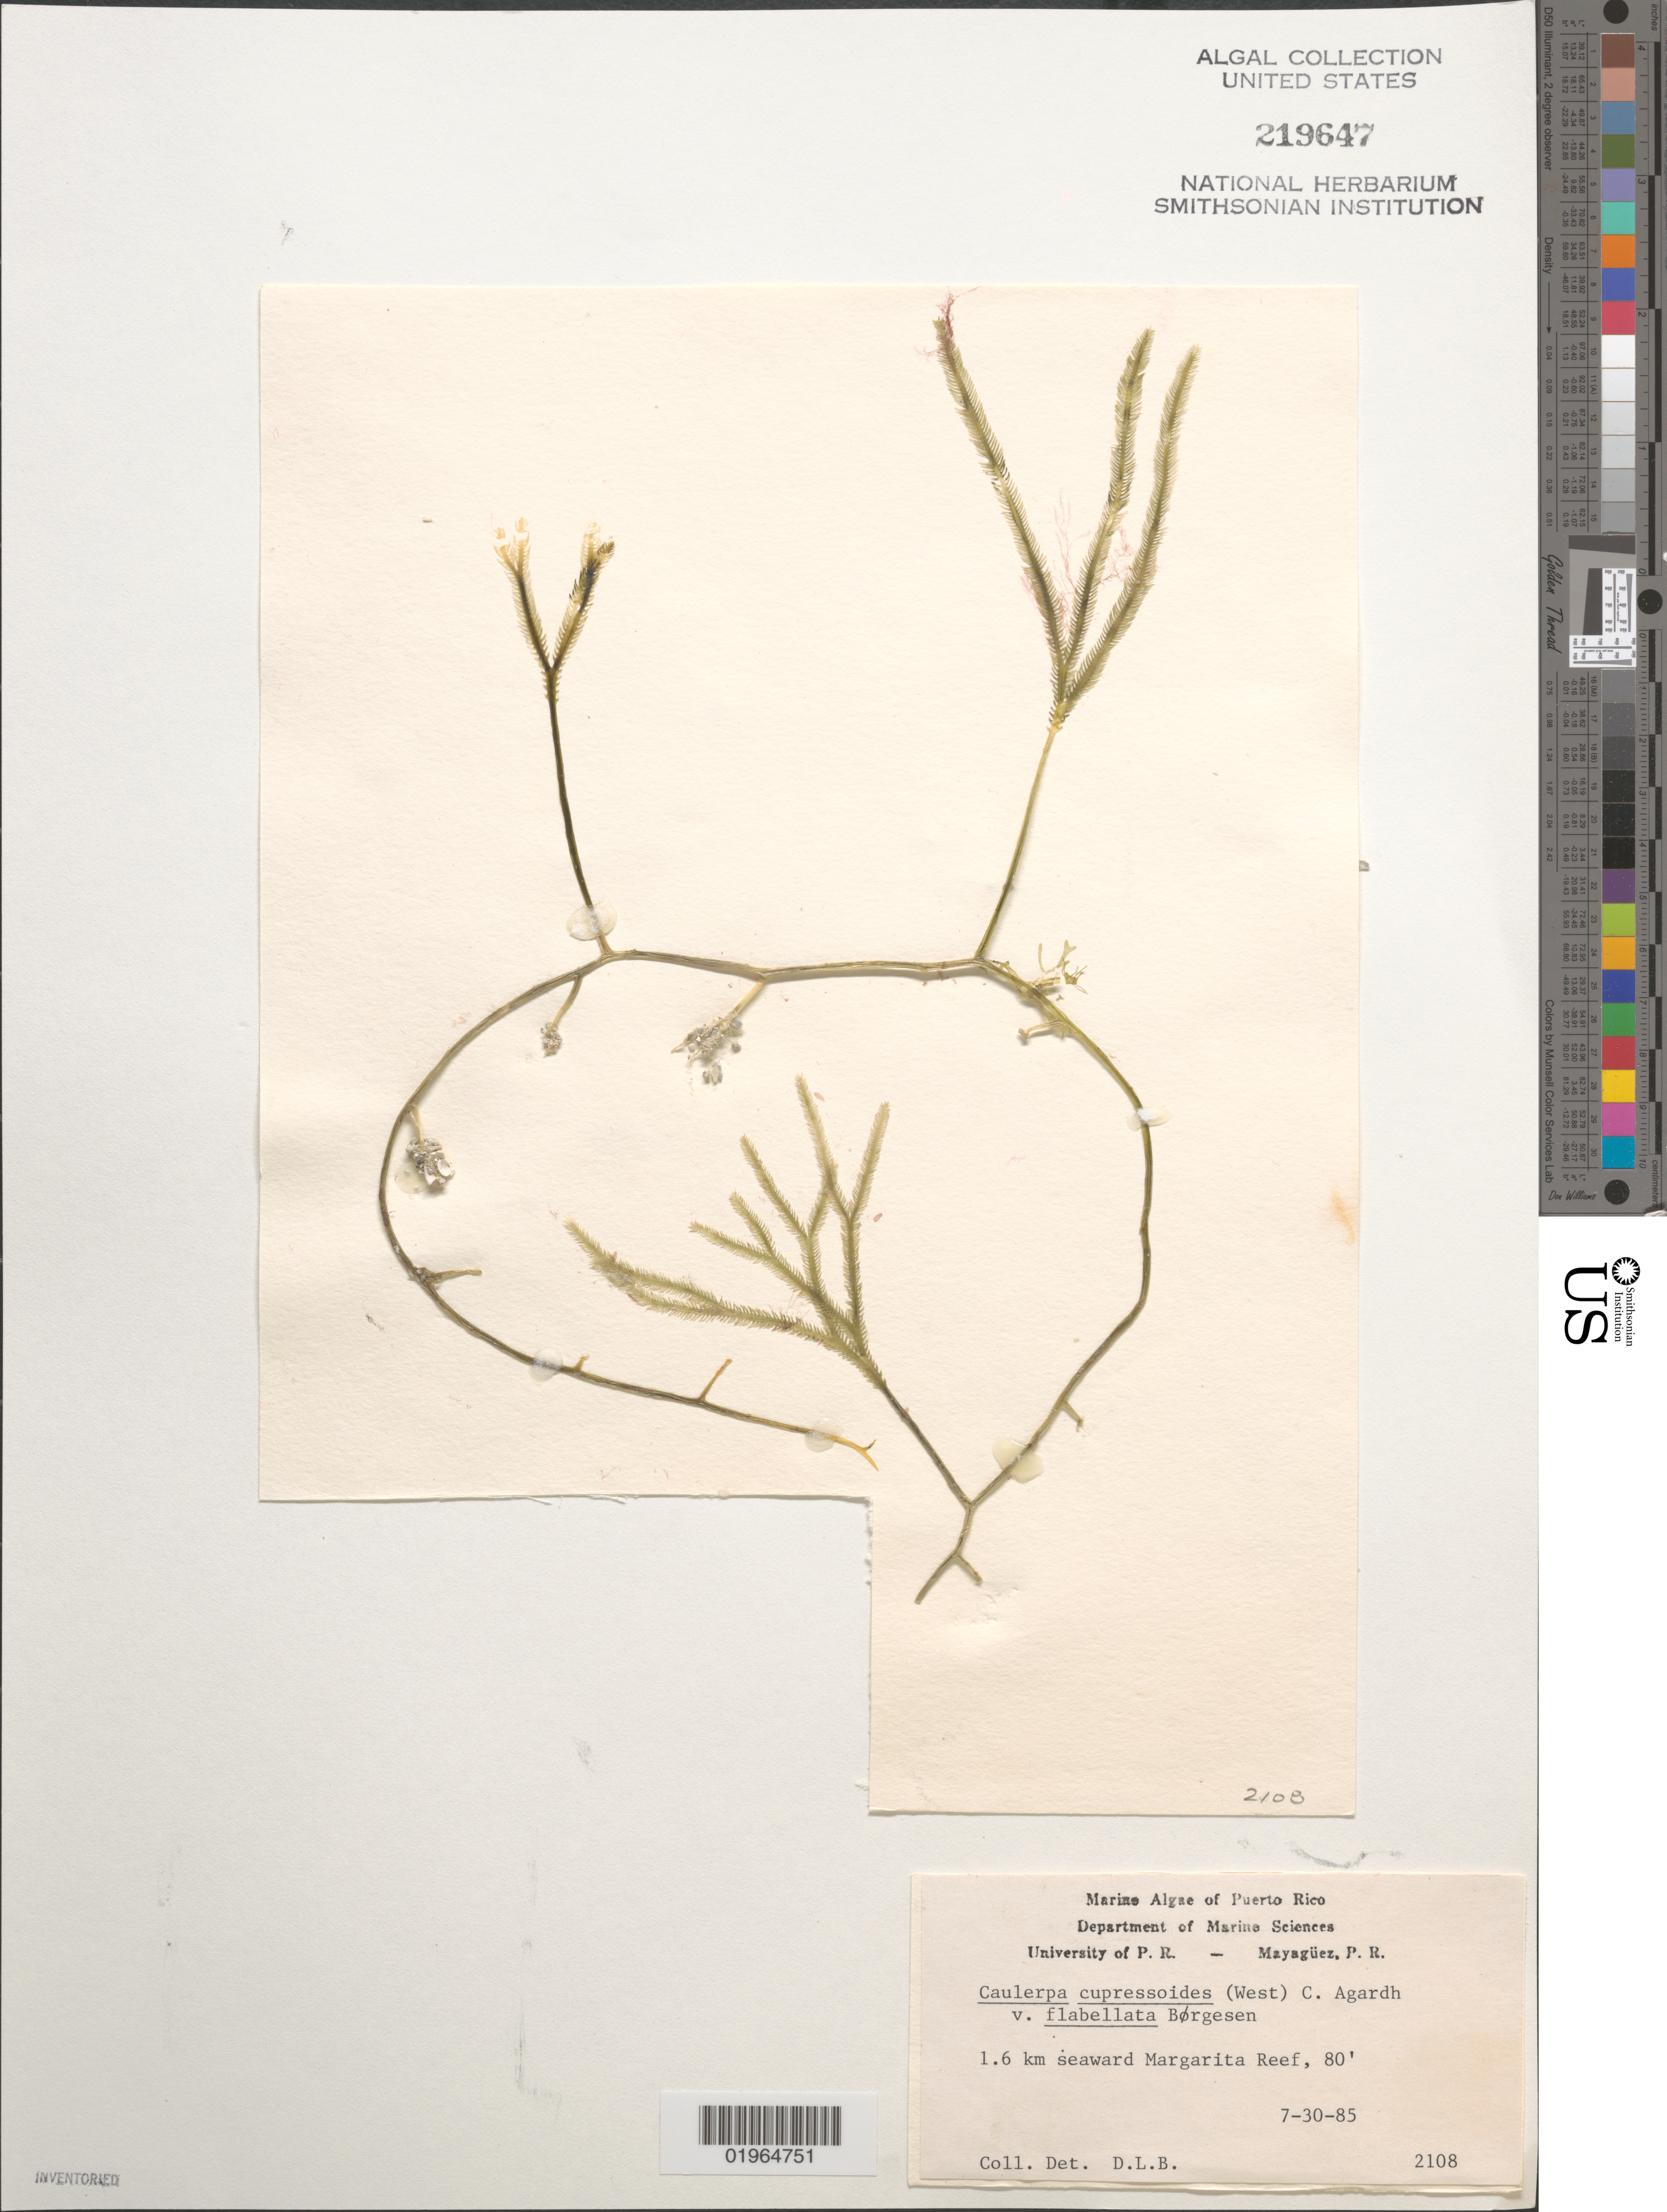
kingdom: Plantae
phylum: Chlorophyta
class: Ulvophyceae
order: Bryopsidales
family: Caulerpaceae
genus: Caulerpa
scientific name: Caulerpa cupressoides var. flabellata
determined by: Ballantine, D. L.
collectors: D.L. Ballantine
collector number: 2108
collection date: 1985-07-30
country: Puerto Rico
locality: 1.6 km seaward Margarita Reef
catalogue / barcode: US 219647